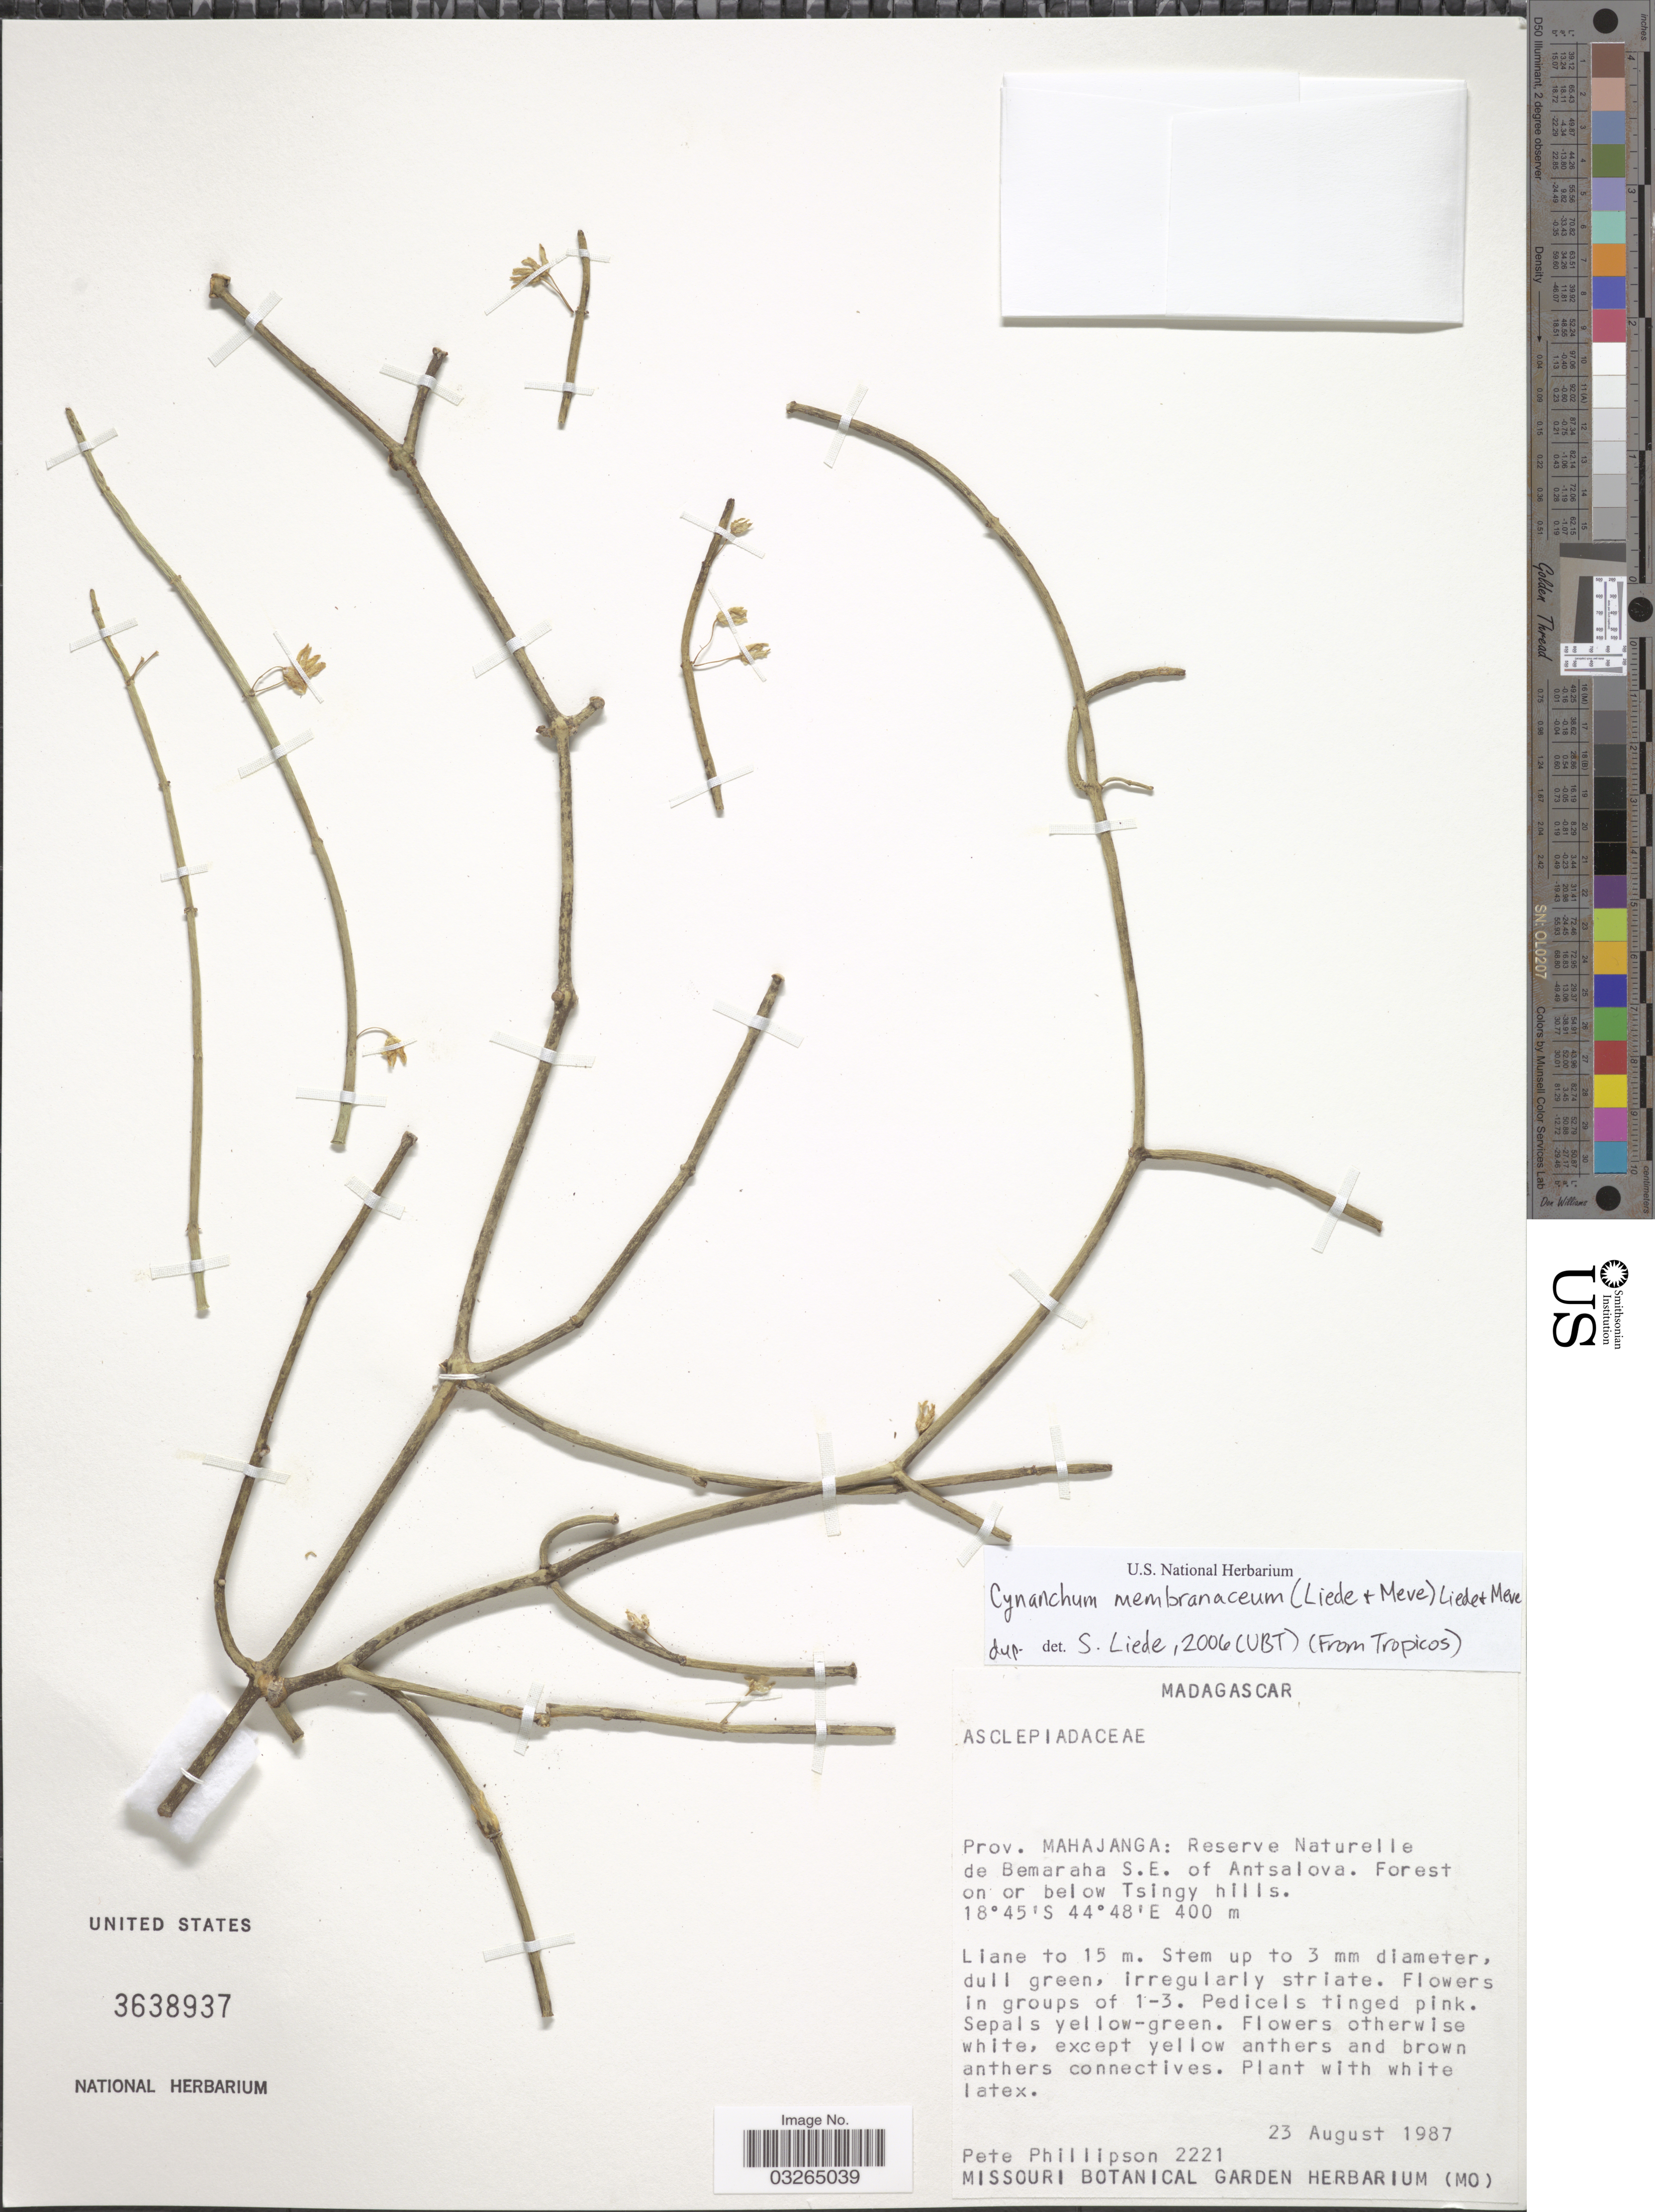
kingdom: Plantae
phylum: Tracheophyta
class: Magnoliopsida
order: Gentianales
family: Apocynaceae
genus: Cynanchum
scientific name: Cynanchum membranaceum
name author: (Liede & Meve) Liede & Meve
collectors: P. B. Phillipson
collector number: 2221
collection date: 1987-08-23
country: Madagascar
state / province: Melaky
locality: Reserve Naturelle de Bemaraha S. E. of Antsalova. Forest on or below Tsingy hills.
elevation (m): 400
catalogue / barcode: US 3638937